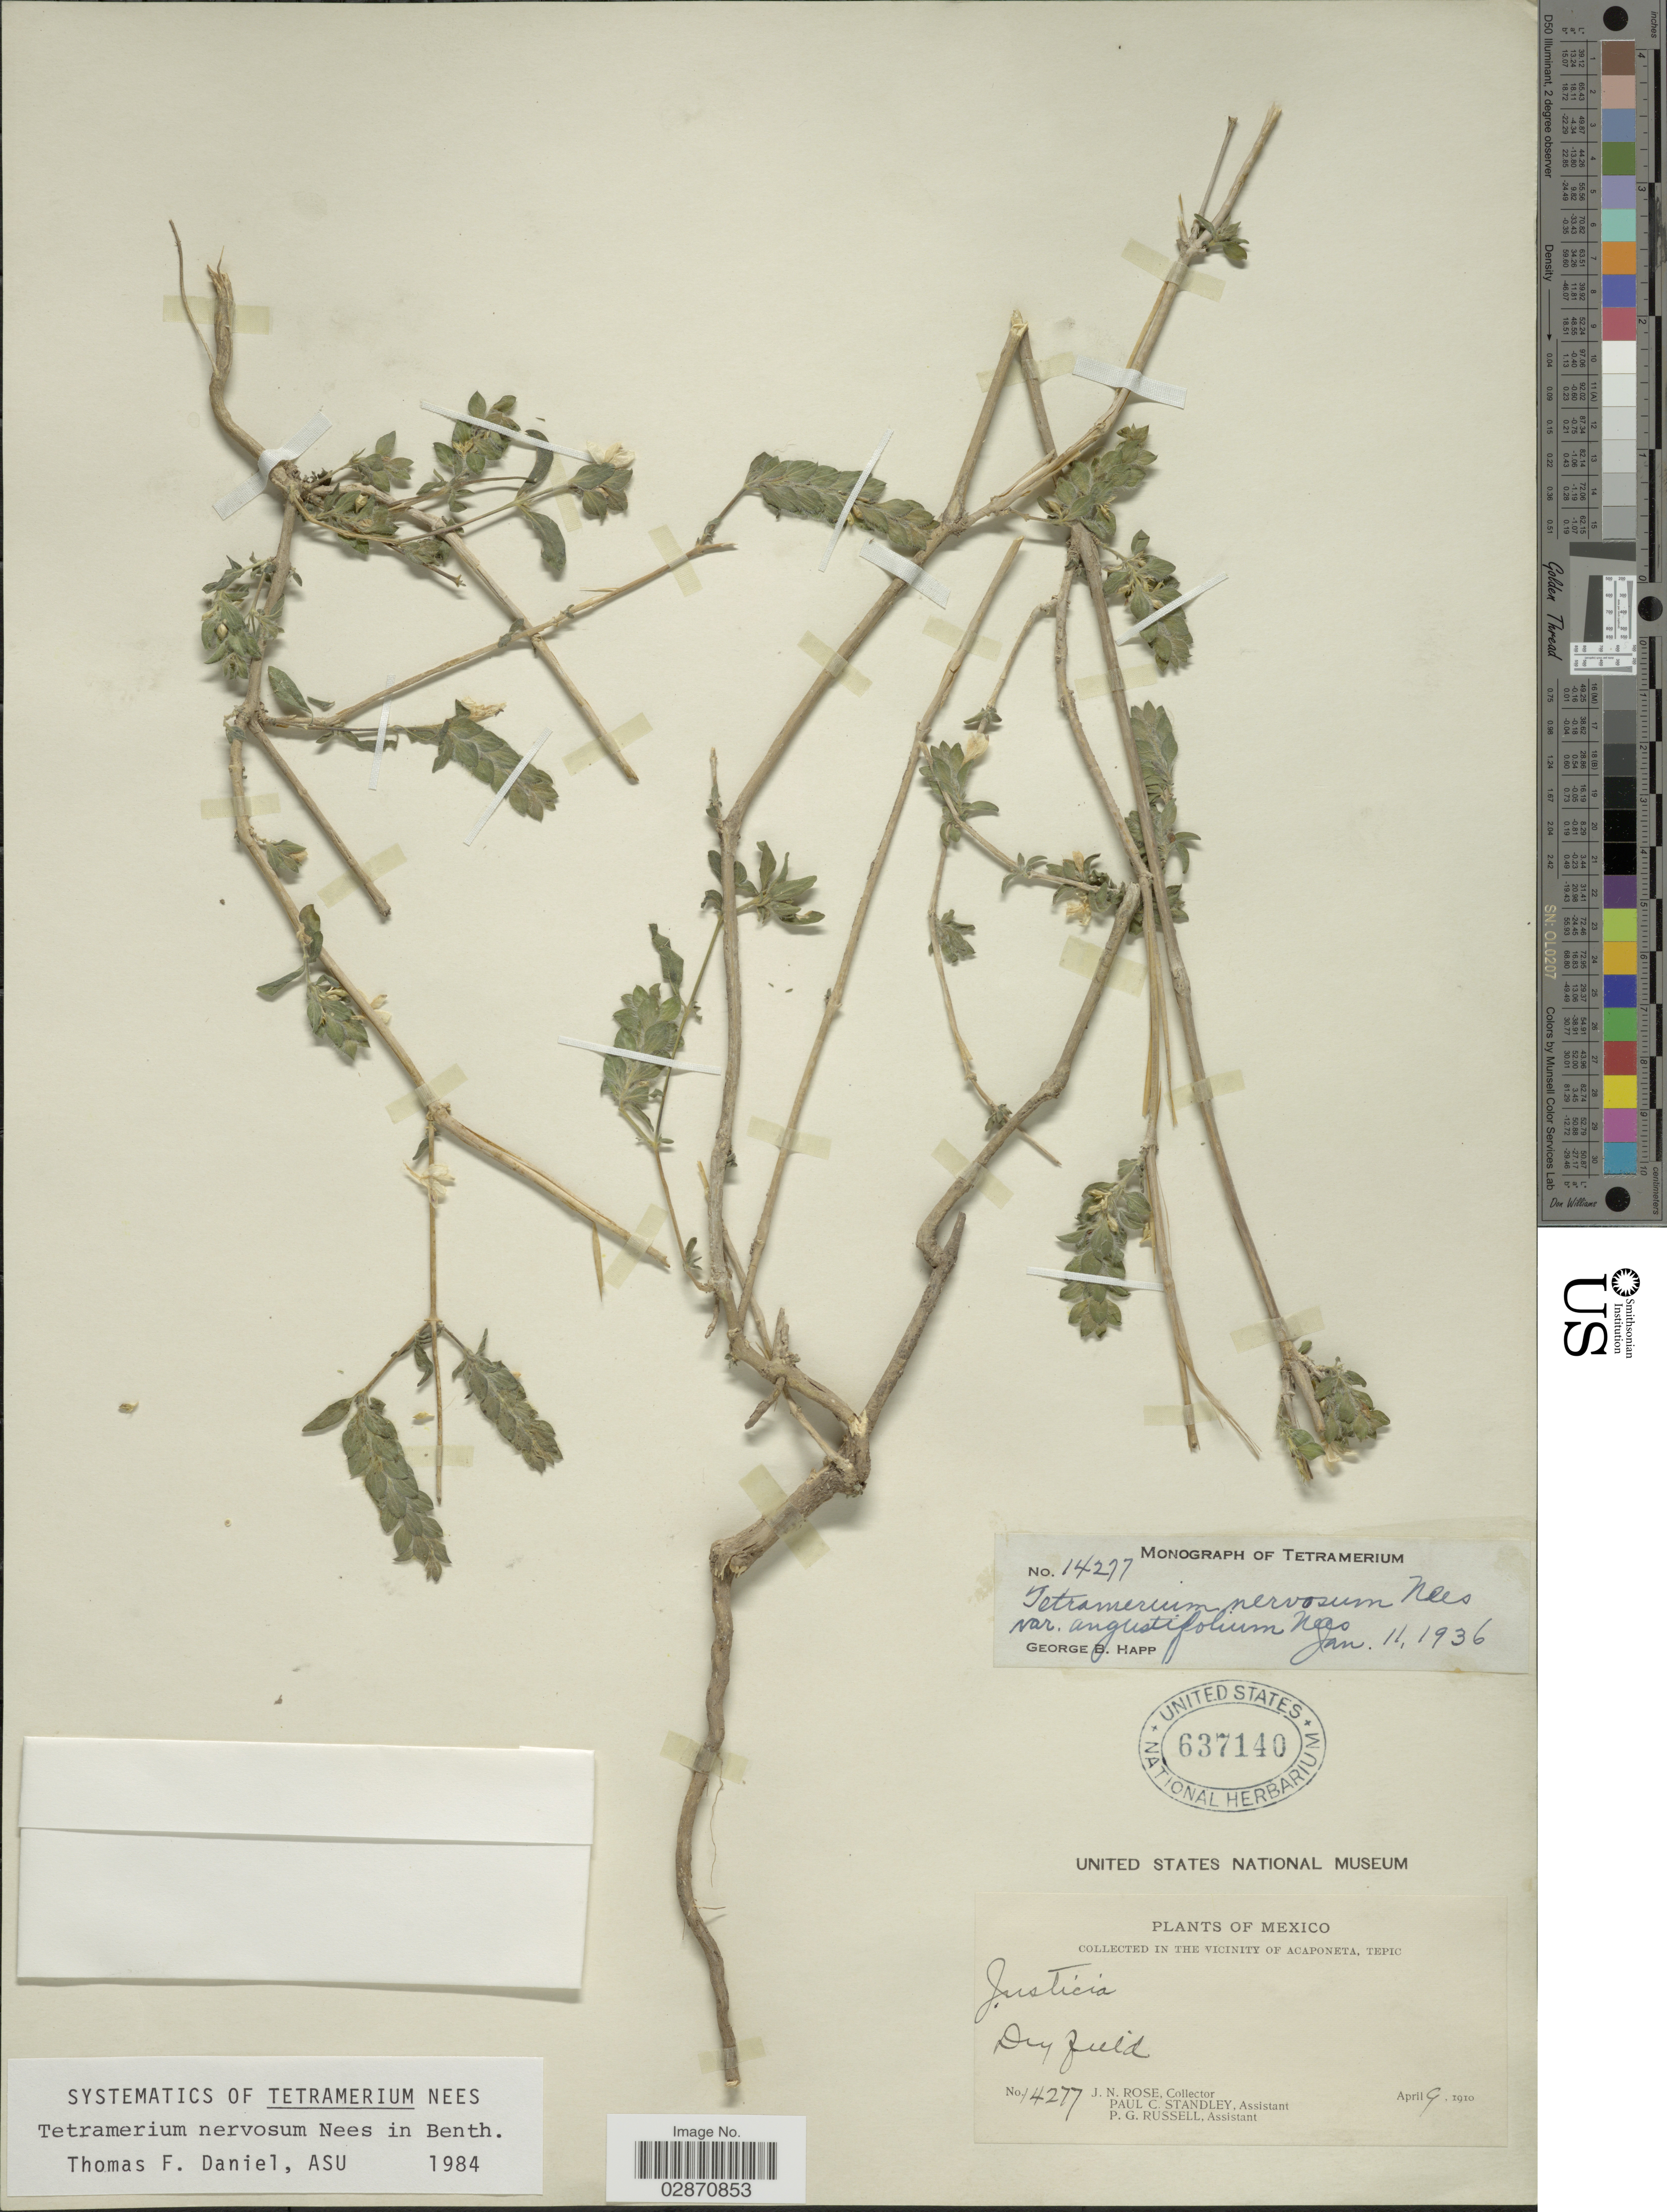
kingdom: Plantae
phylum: Tracheophyta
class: Magnoliopsida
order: Lamiales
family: Acanthaceae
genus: Tetramerium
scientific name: Tetramerium nervosum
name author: Nees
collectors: J. N. Rose, P. C. Standley & P. G. Russell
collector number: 14277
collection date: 1910-04-09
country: Mexico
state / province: Nayarit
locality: Vicinity of Acaponeta,Tepic.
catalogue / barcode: US 637140